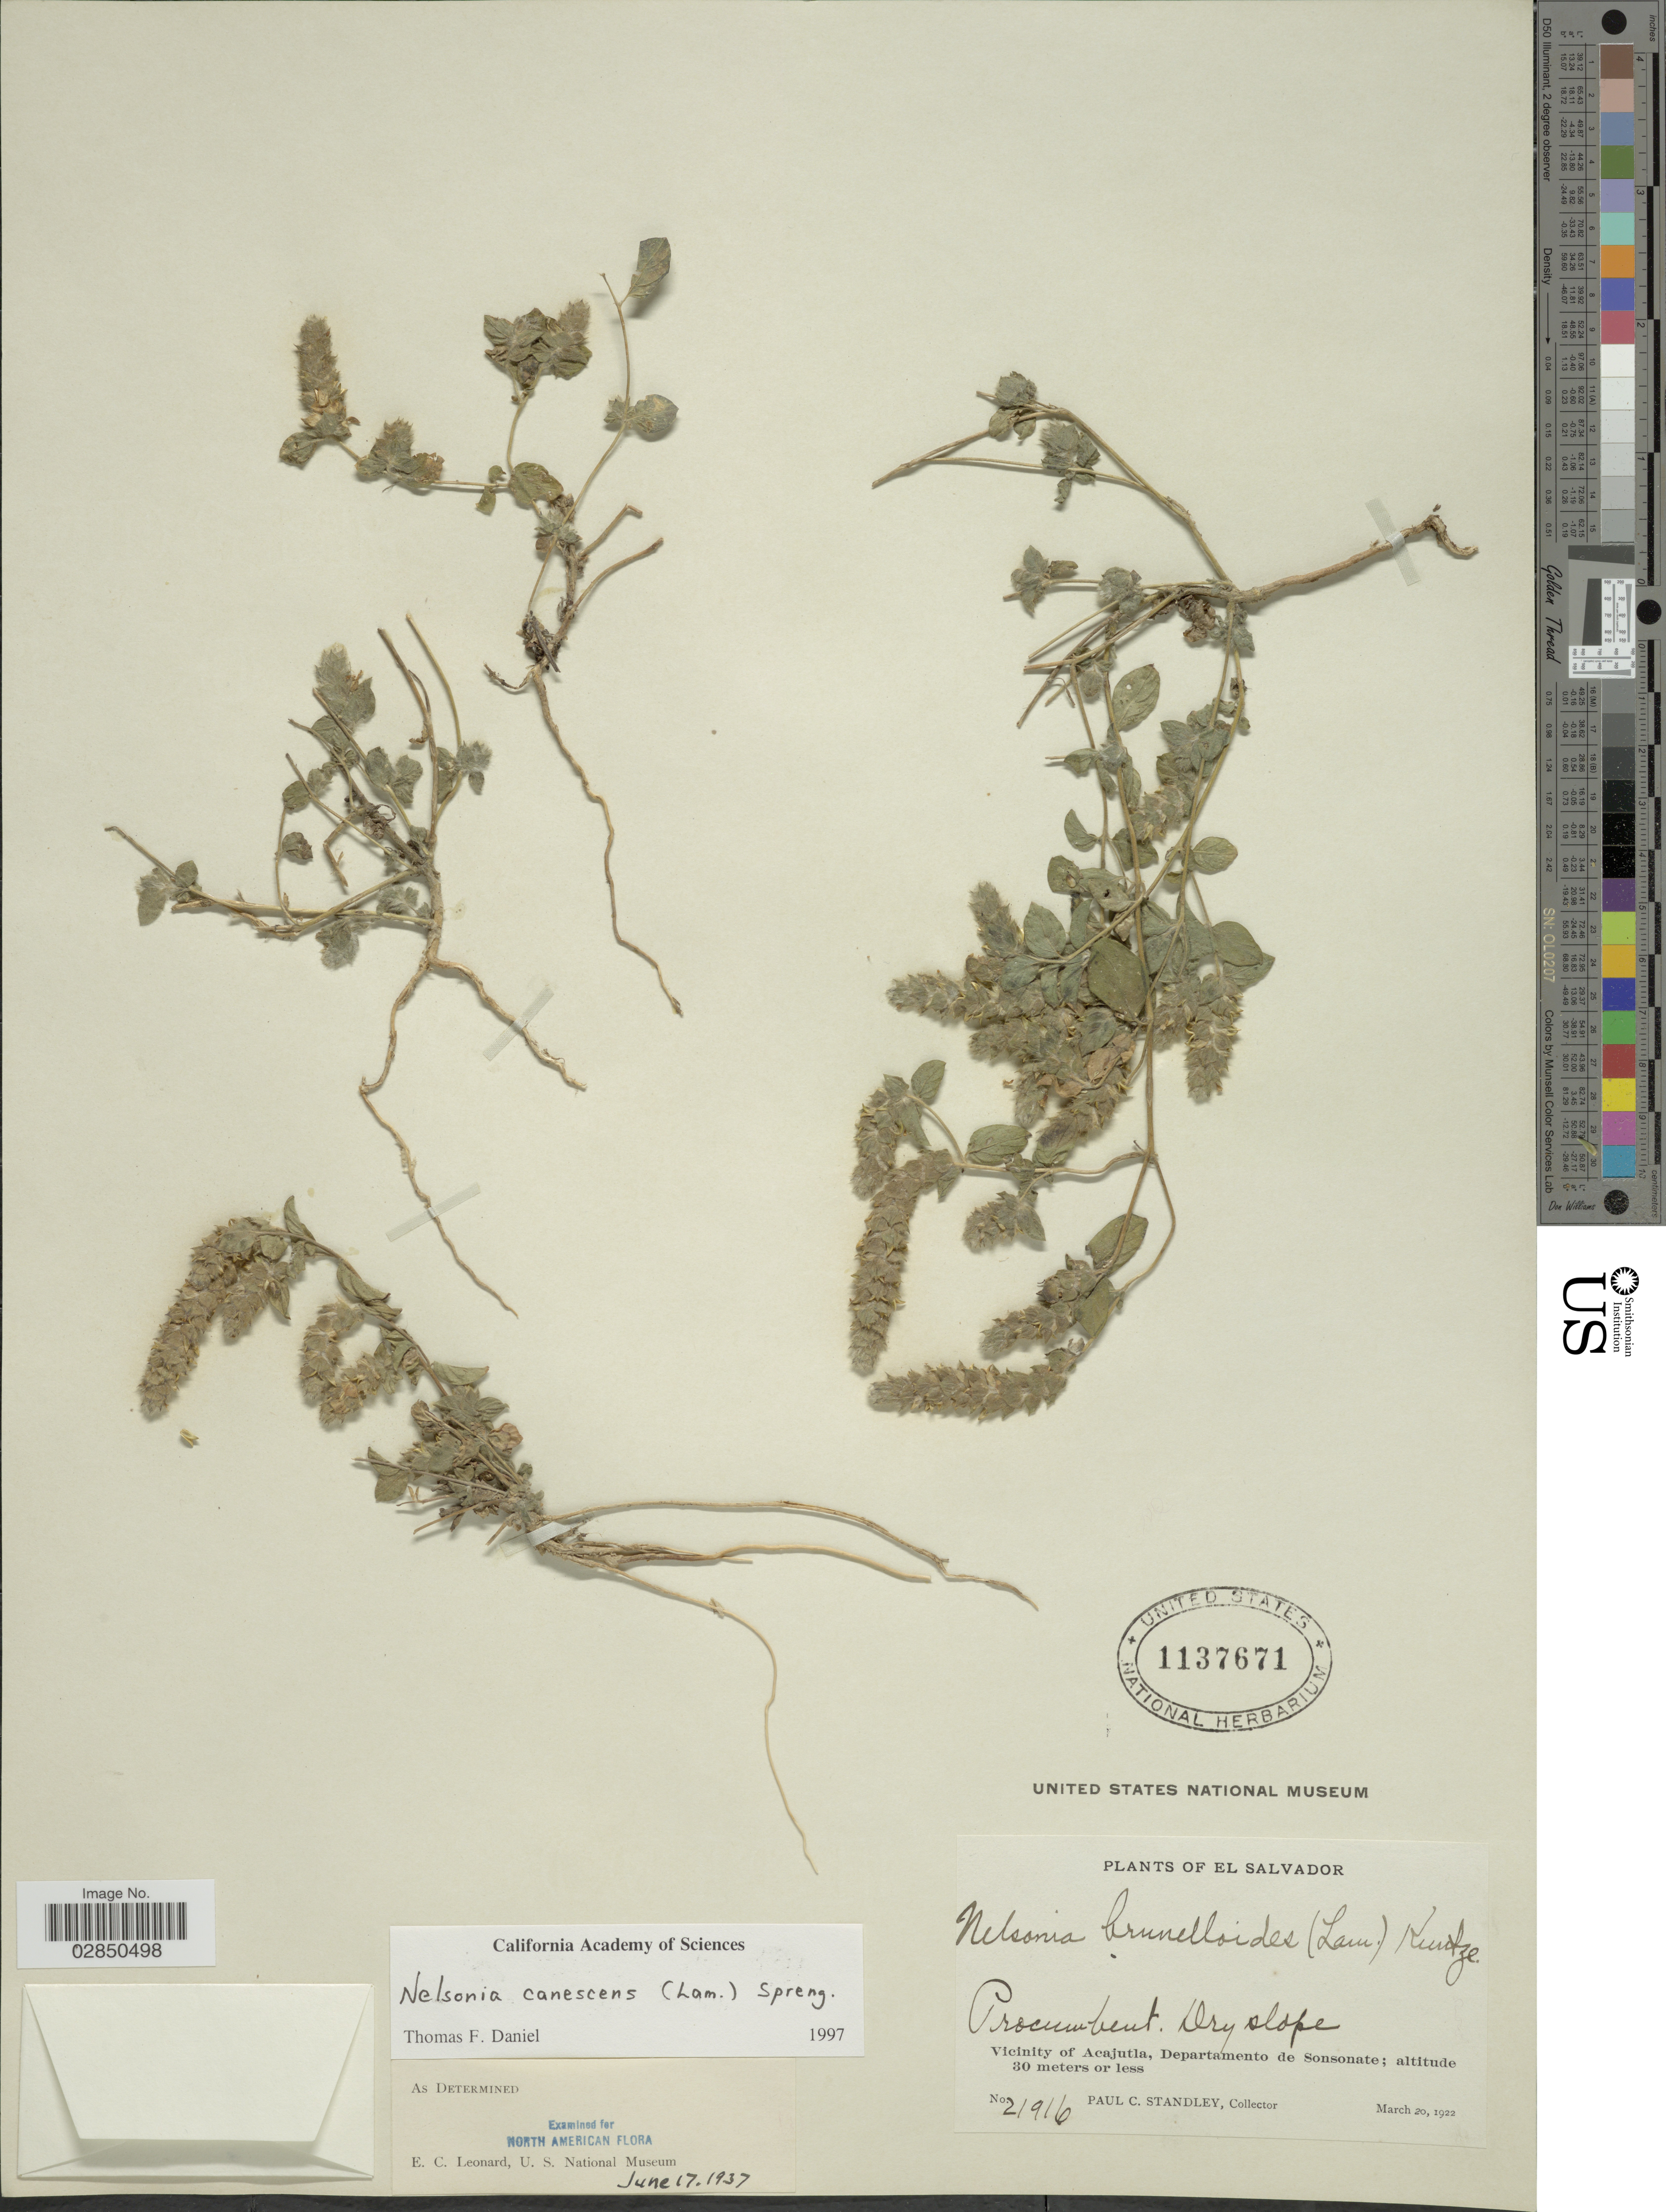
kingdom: Plantae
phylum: Tracheophyta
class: Magnoliopsida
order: Lamiales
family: Acanthaceae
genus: Nelsonia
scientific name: Nelsonia brunelloides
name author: (Lam.) Kuntze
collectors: P. C. Standley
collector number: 21916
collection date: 1922-03-20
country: El Salvador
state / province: Sonsonate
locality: Vicinity of Acajutla, Departamento de Sonsonate.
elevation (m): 30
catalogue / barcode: US 1137671